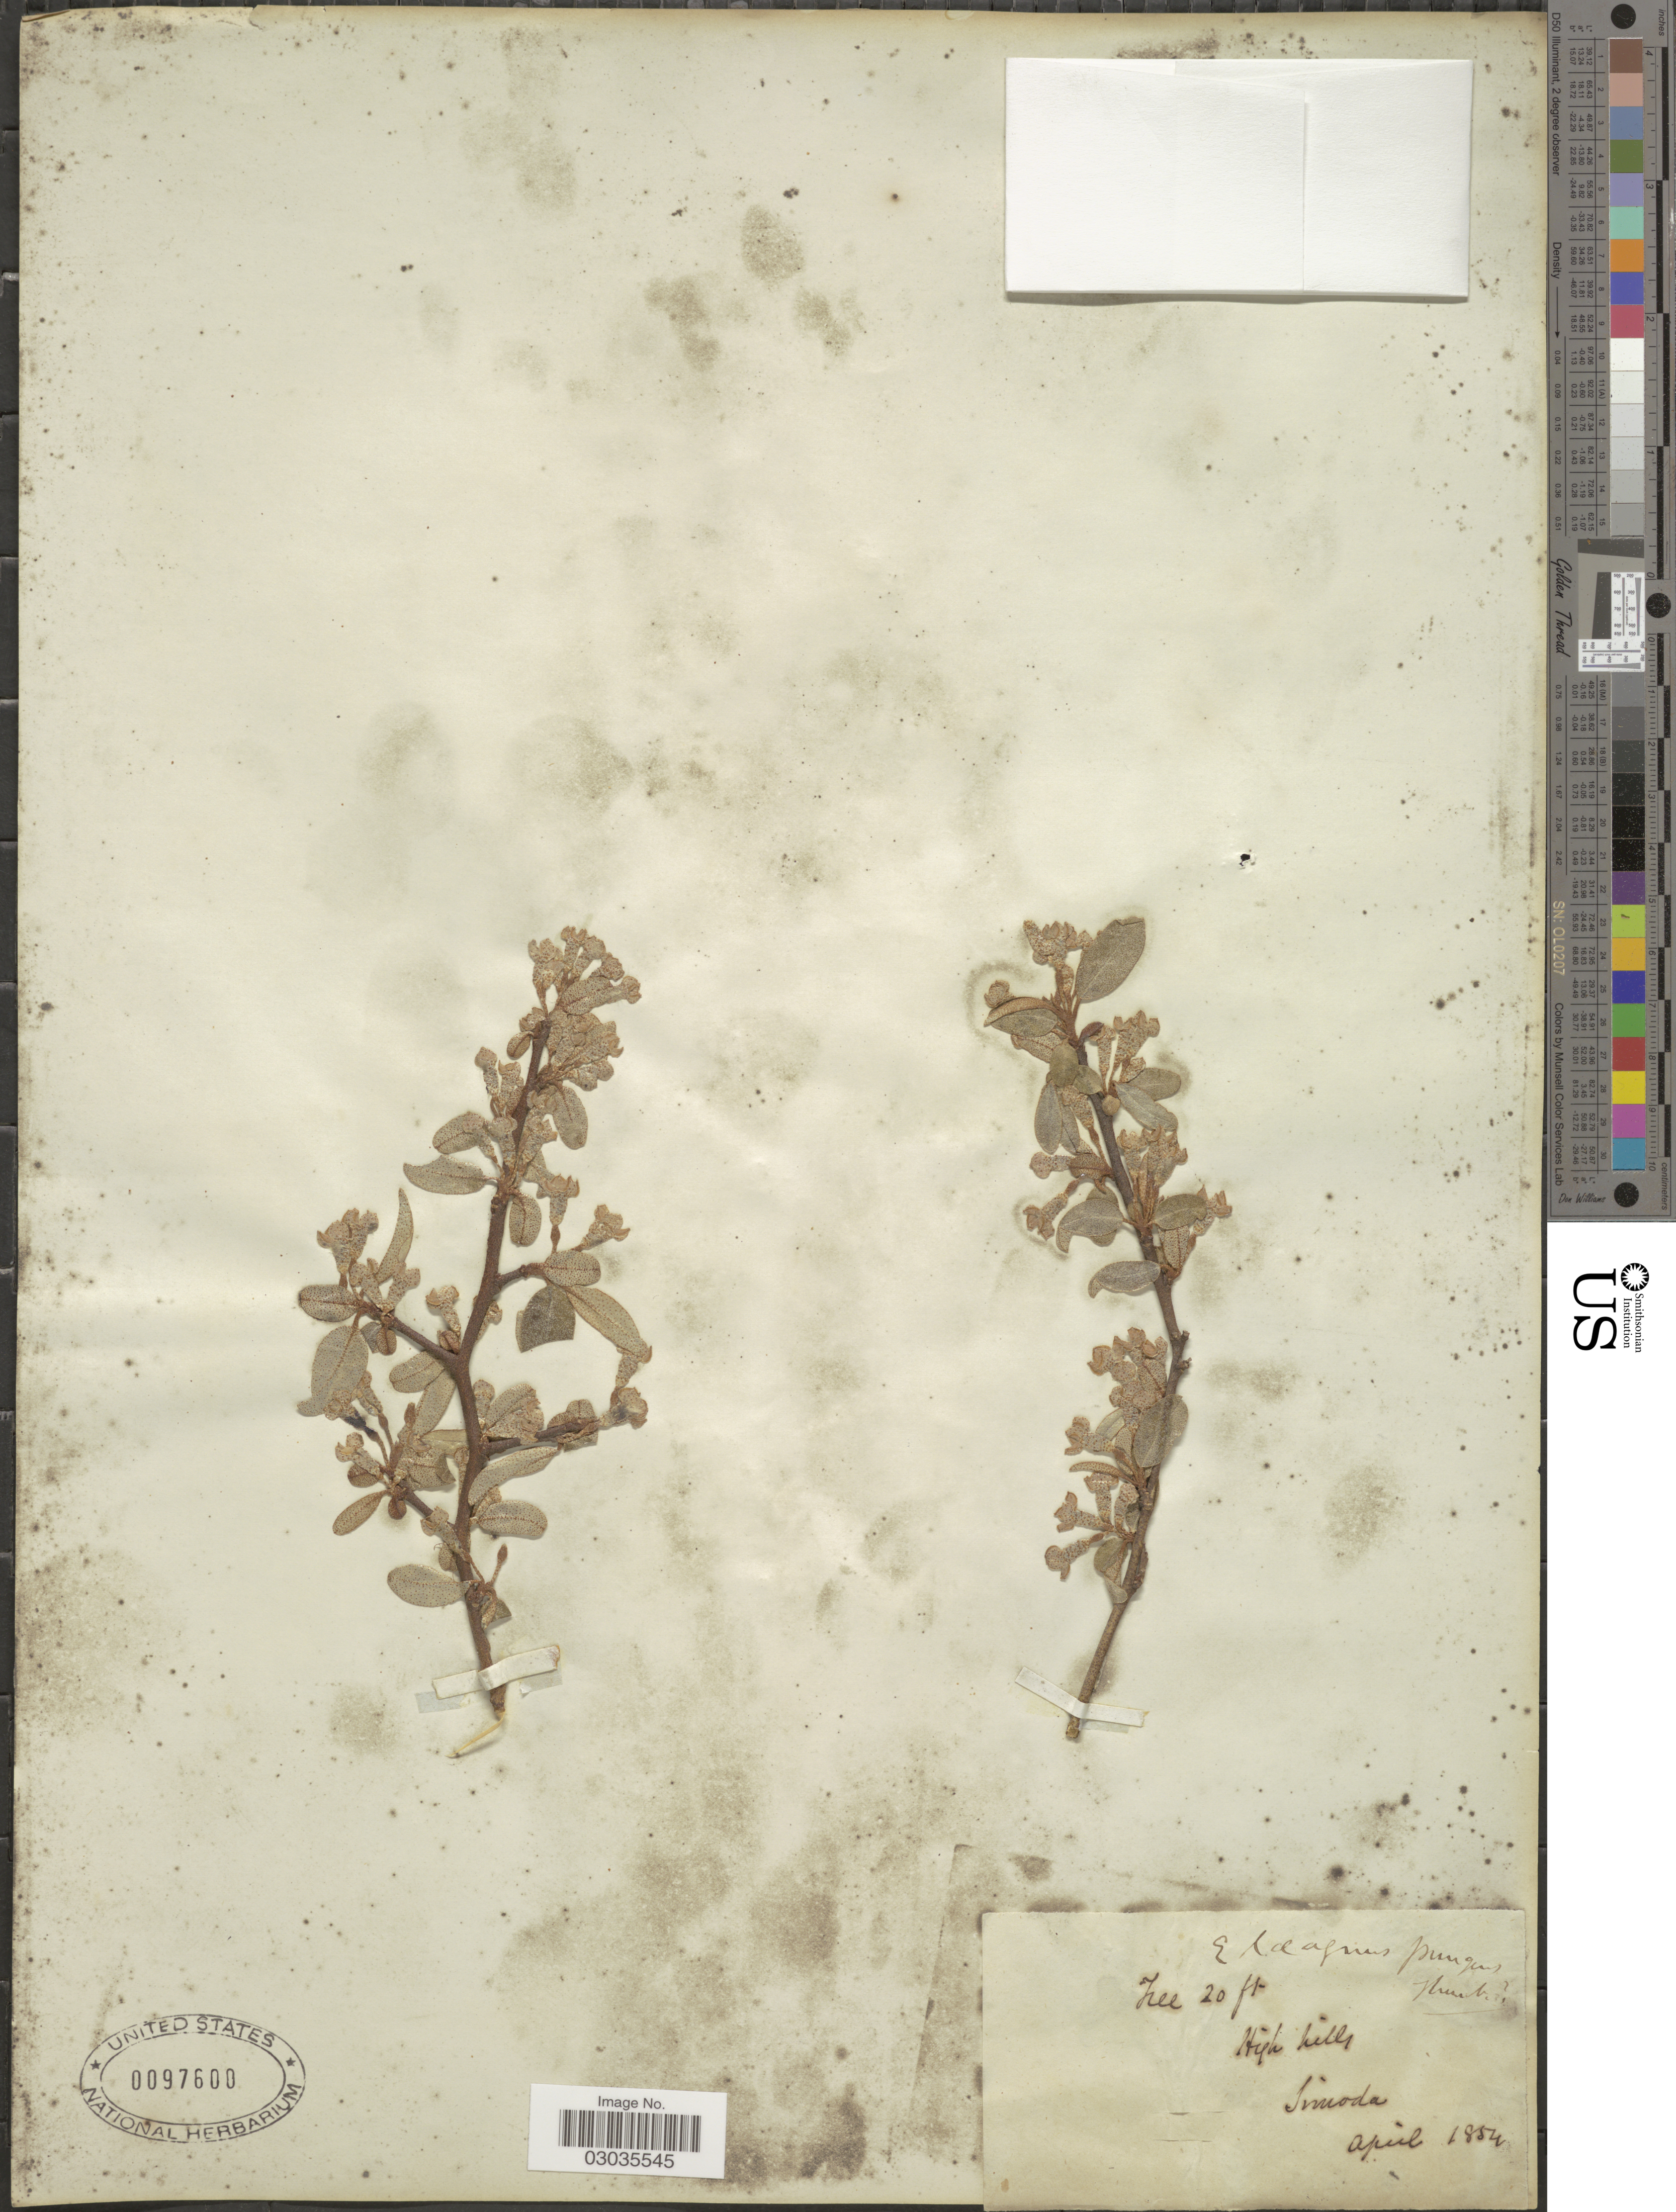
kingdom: Plantae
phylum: Tracheophyta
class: Magnoliopsida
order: Rosales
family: Elaeagnaceae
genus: Elaeagnus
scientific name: Elaeagnus pungens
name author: Thunb.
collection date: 1854-04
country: Japan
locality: High hills. Simoda.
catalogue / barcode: US 97600